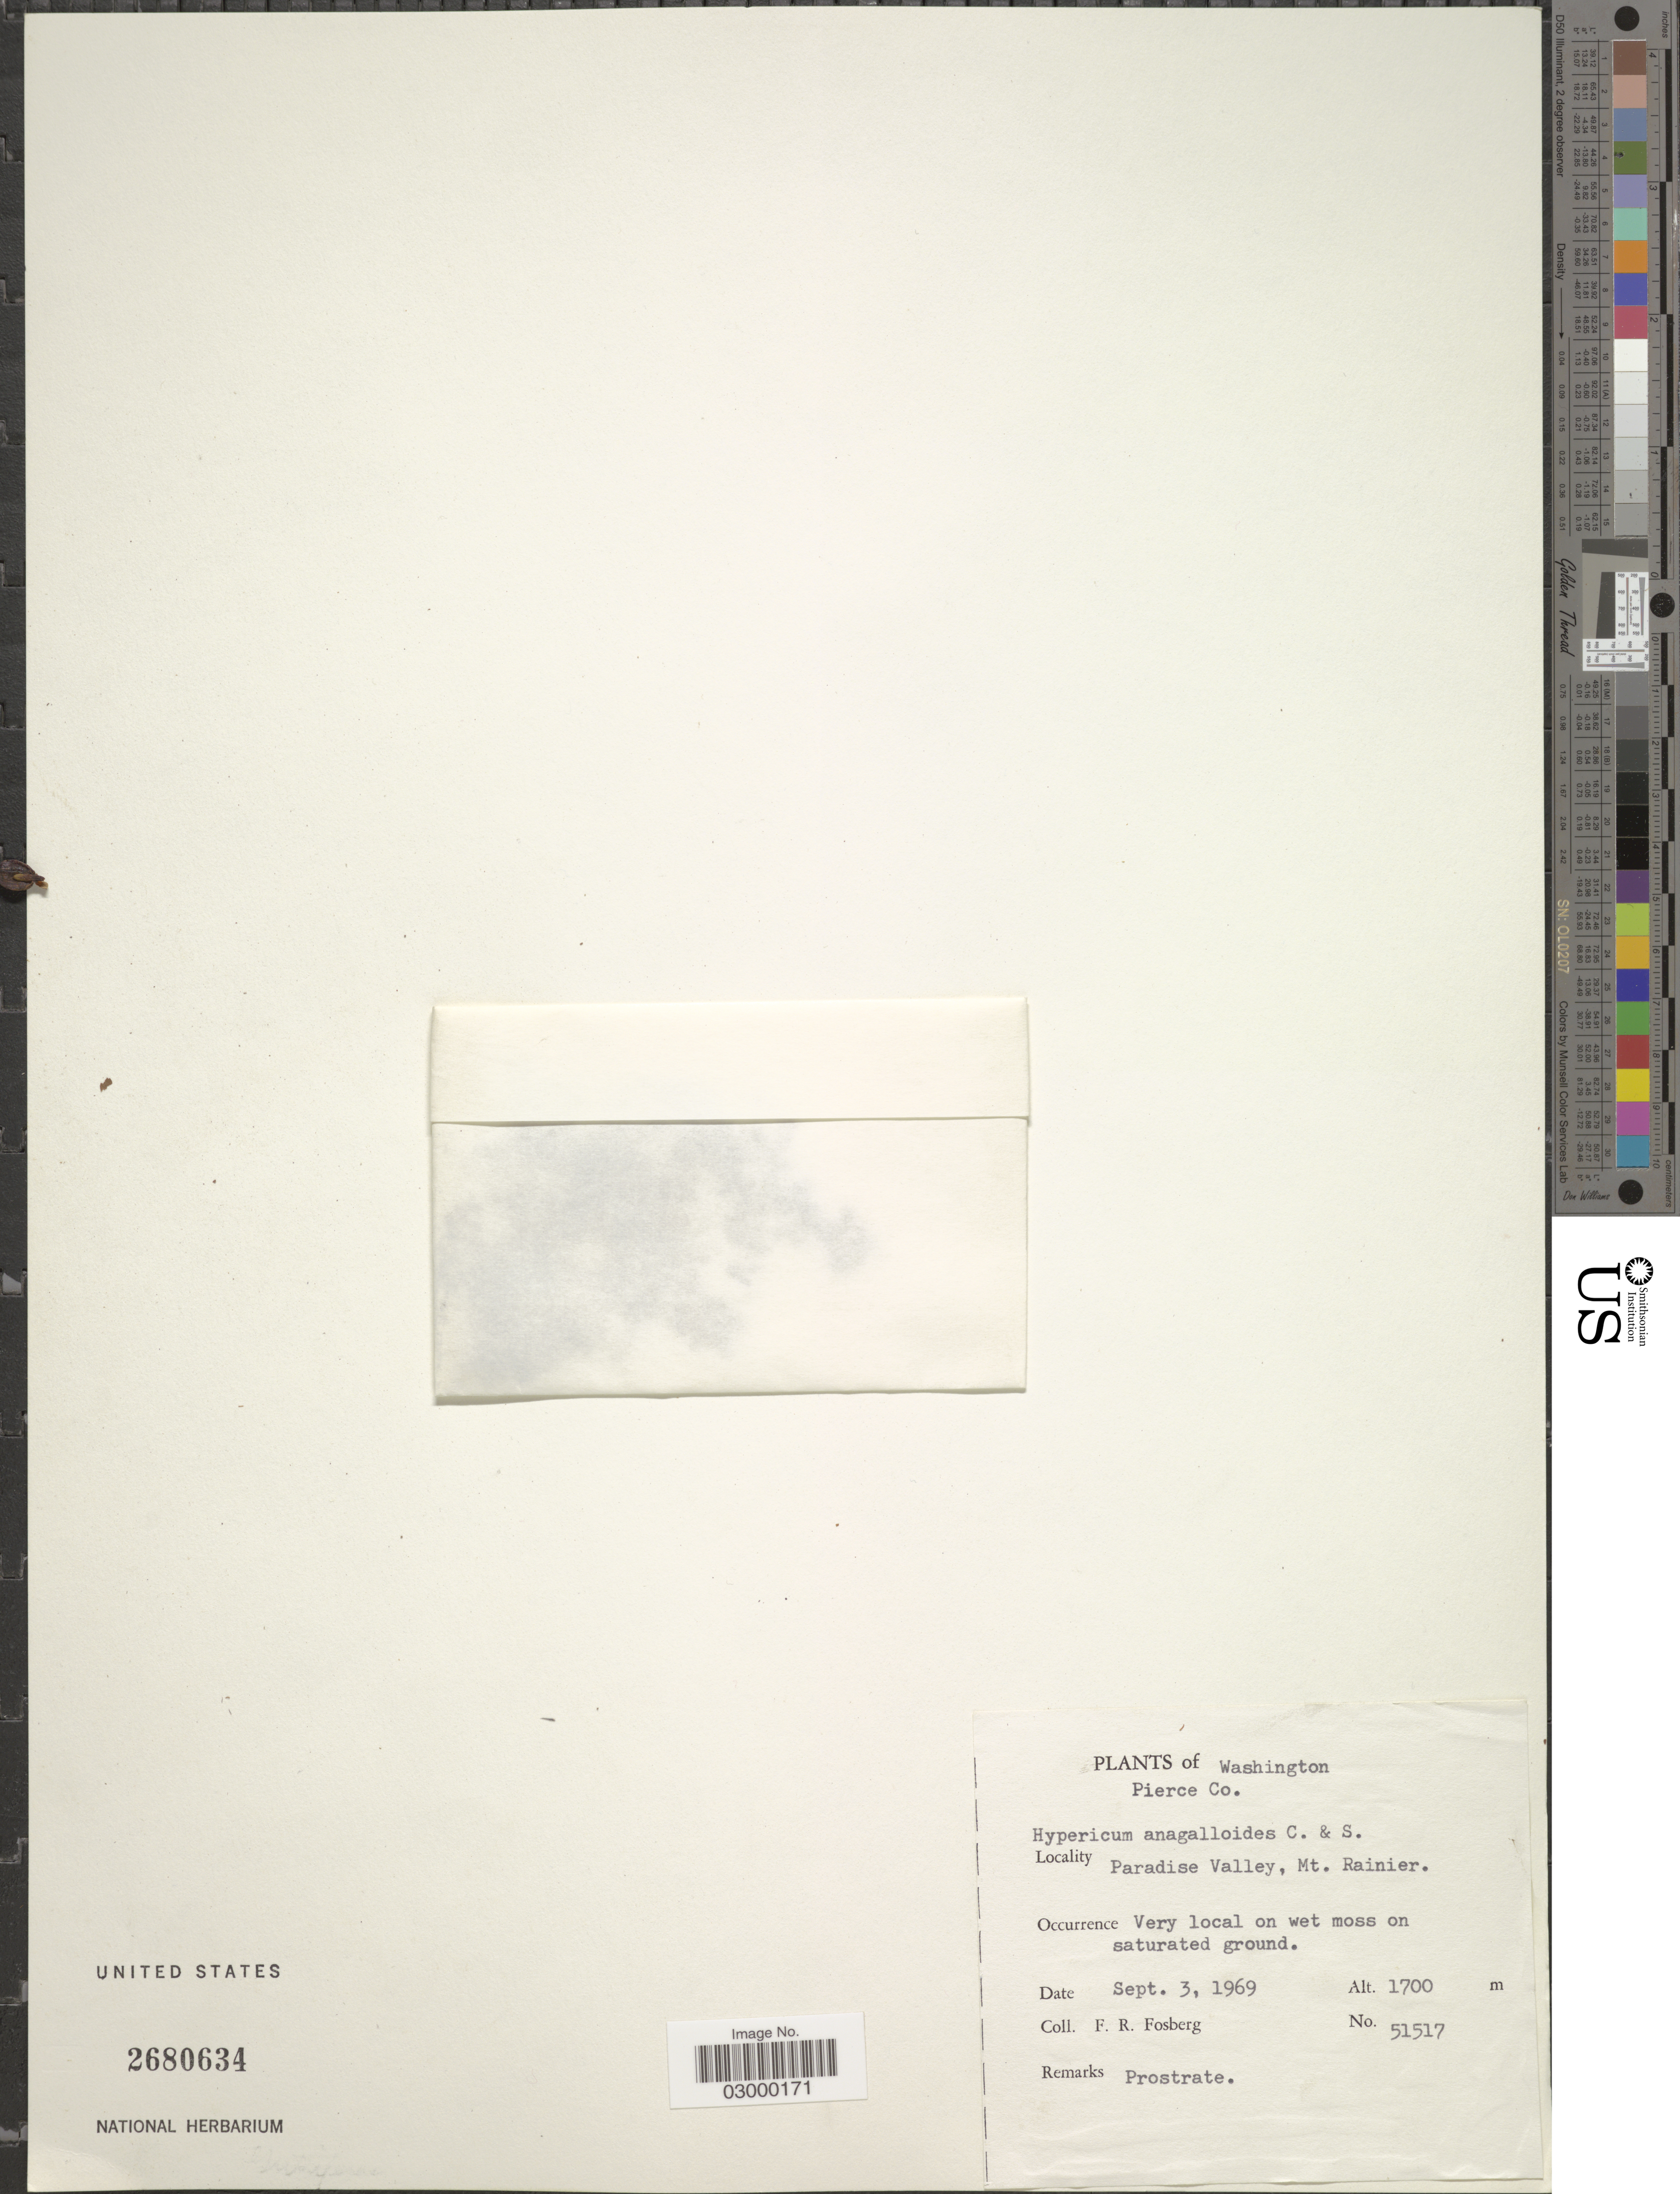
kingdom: Plantae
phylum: Tracheophyta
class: Magnoliopsida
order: Malpighiales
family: Hypericaceae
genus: Hypericum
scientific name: Hypericum anagalloides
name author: Cham. & Schltdl.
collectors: F. R. Fosberg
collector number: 51517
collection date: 1969-09-03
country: United States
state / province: Washington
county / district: Pierce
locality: Pierce Co., Paradise Valley, Mt. Rainier.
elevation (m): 1700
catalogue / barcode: US 2680634